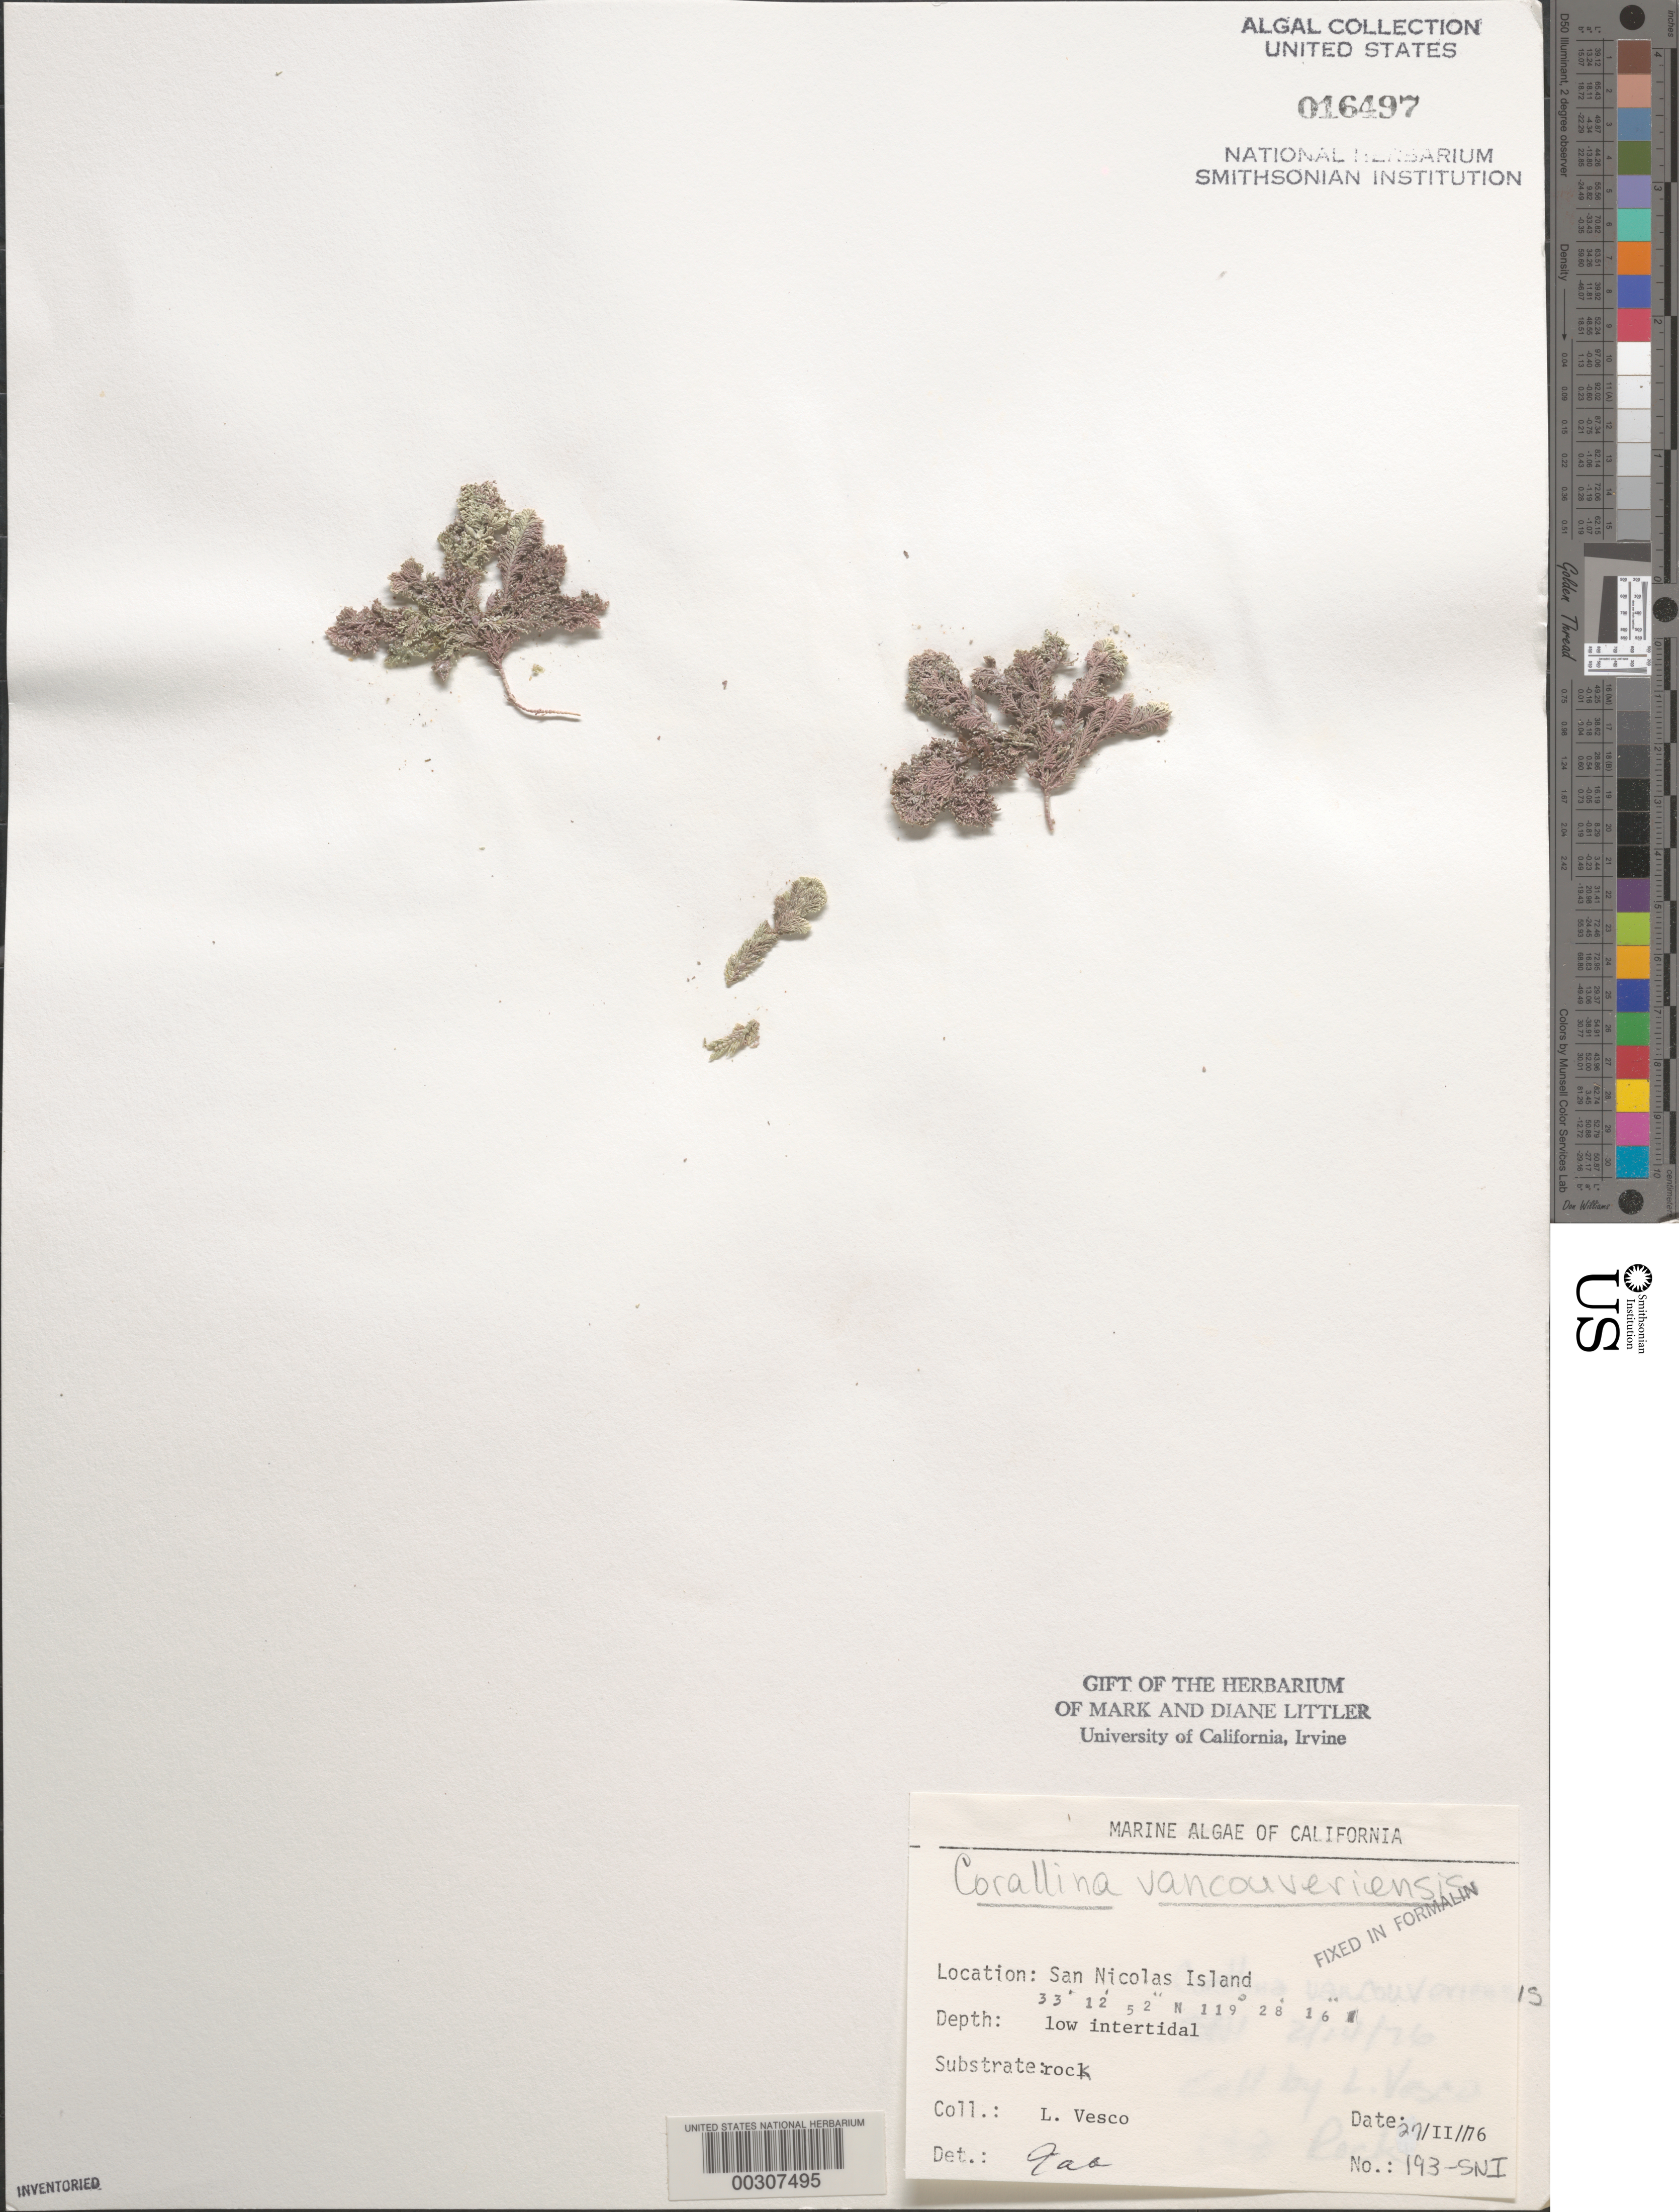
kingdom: Plantae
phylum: Rhodophyta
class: Florideophyceae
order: Corallinales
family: Corallinaceae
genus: Corallina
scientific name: Corallina vancouveriensis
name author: Yendo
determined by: Abbott, Isabella A.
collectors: L. Vesco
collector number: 193-sni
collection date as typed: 27 Feb 1976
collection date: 1976-02-27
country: United States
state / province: California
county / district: Ventura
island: San Nicolas Island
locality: Dutch Harbor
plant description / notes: BLM-SOCALBIGHT Rocky Intertidal Survey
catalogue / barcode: US 16497